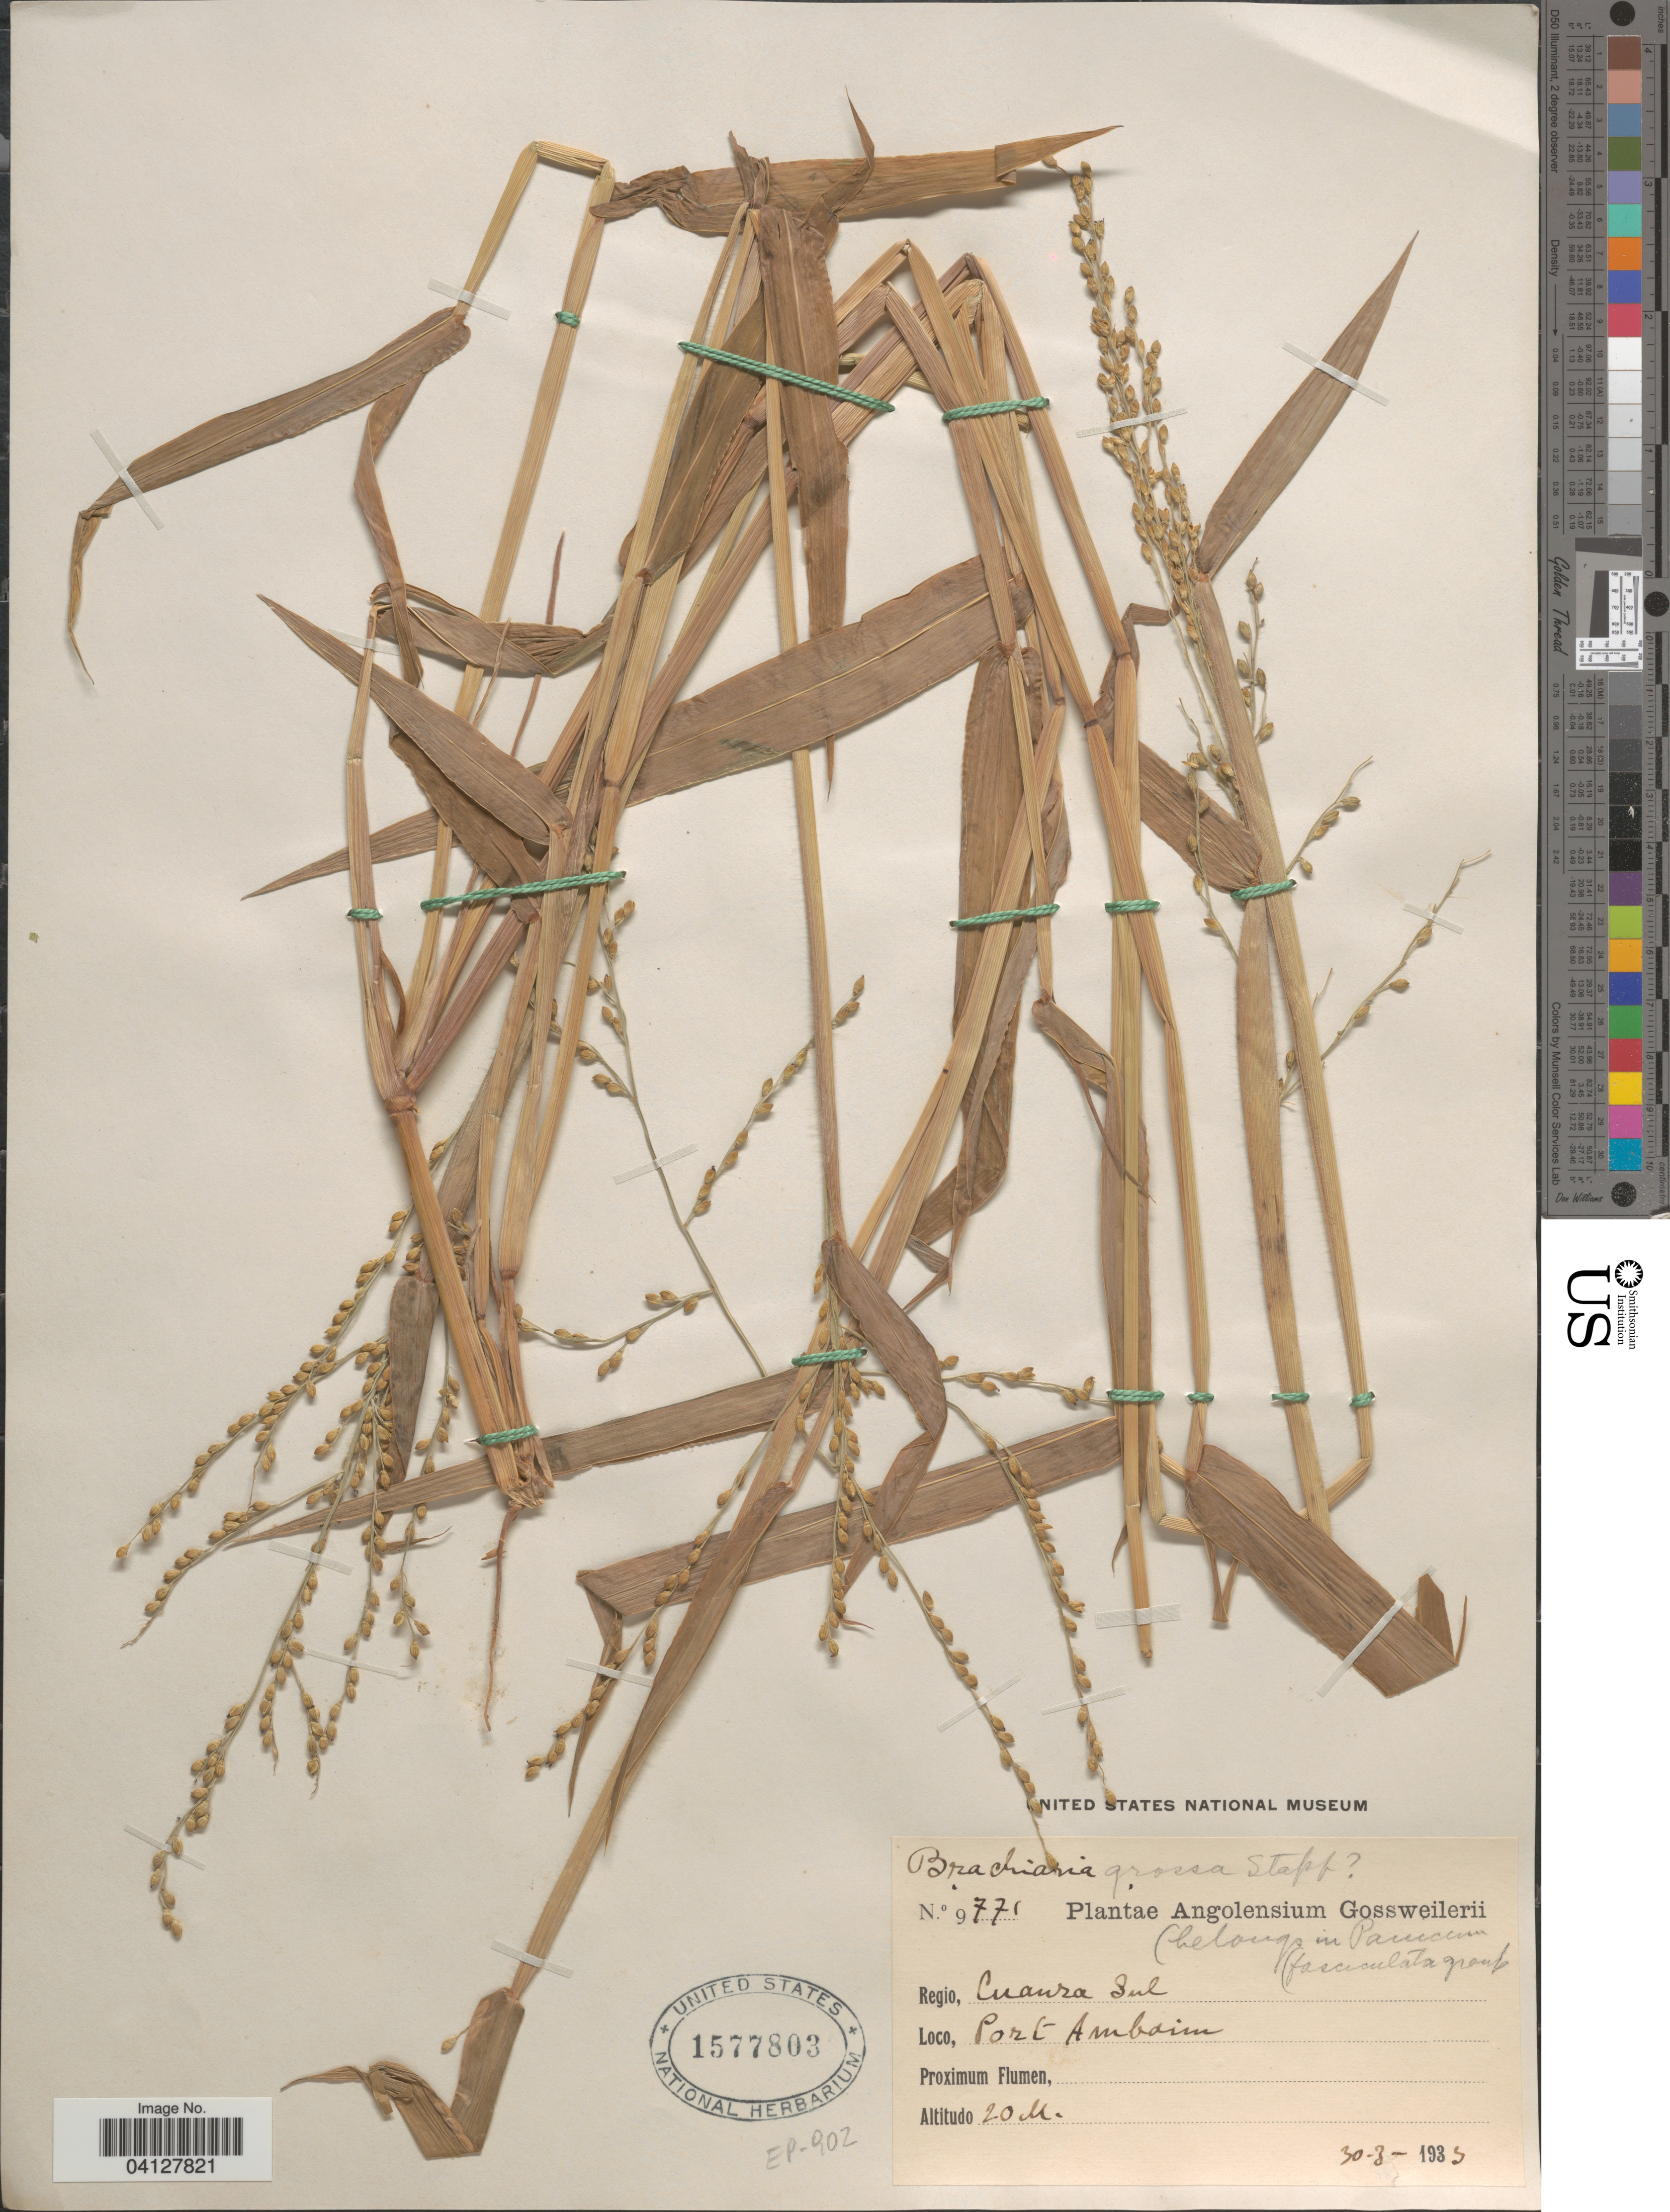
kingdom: Plantae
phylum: Tracheophyta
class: Liliopsida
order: Poales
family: Poaceae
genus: Brachiaria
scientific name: Brachiaria grossa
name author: Stapf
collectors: -. Gossweiler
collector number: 9771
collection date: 1933-03-30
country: Angola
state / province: Cuanza Sul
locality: Regio Cuanza Sul. Port Amboim. Proximum Flumen.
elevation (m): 20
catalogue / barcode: US 1577803